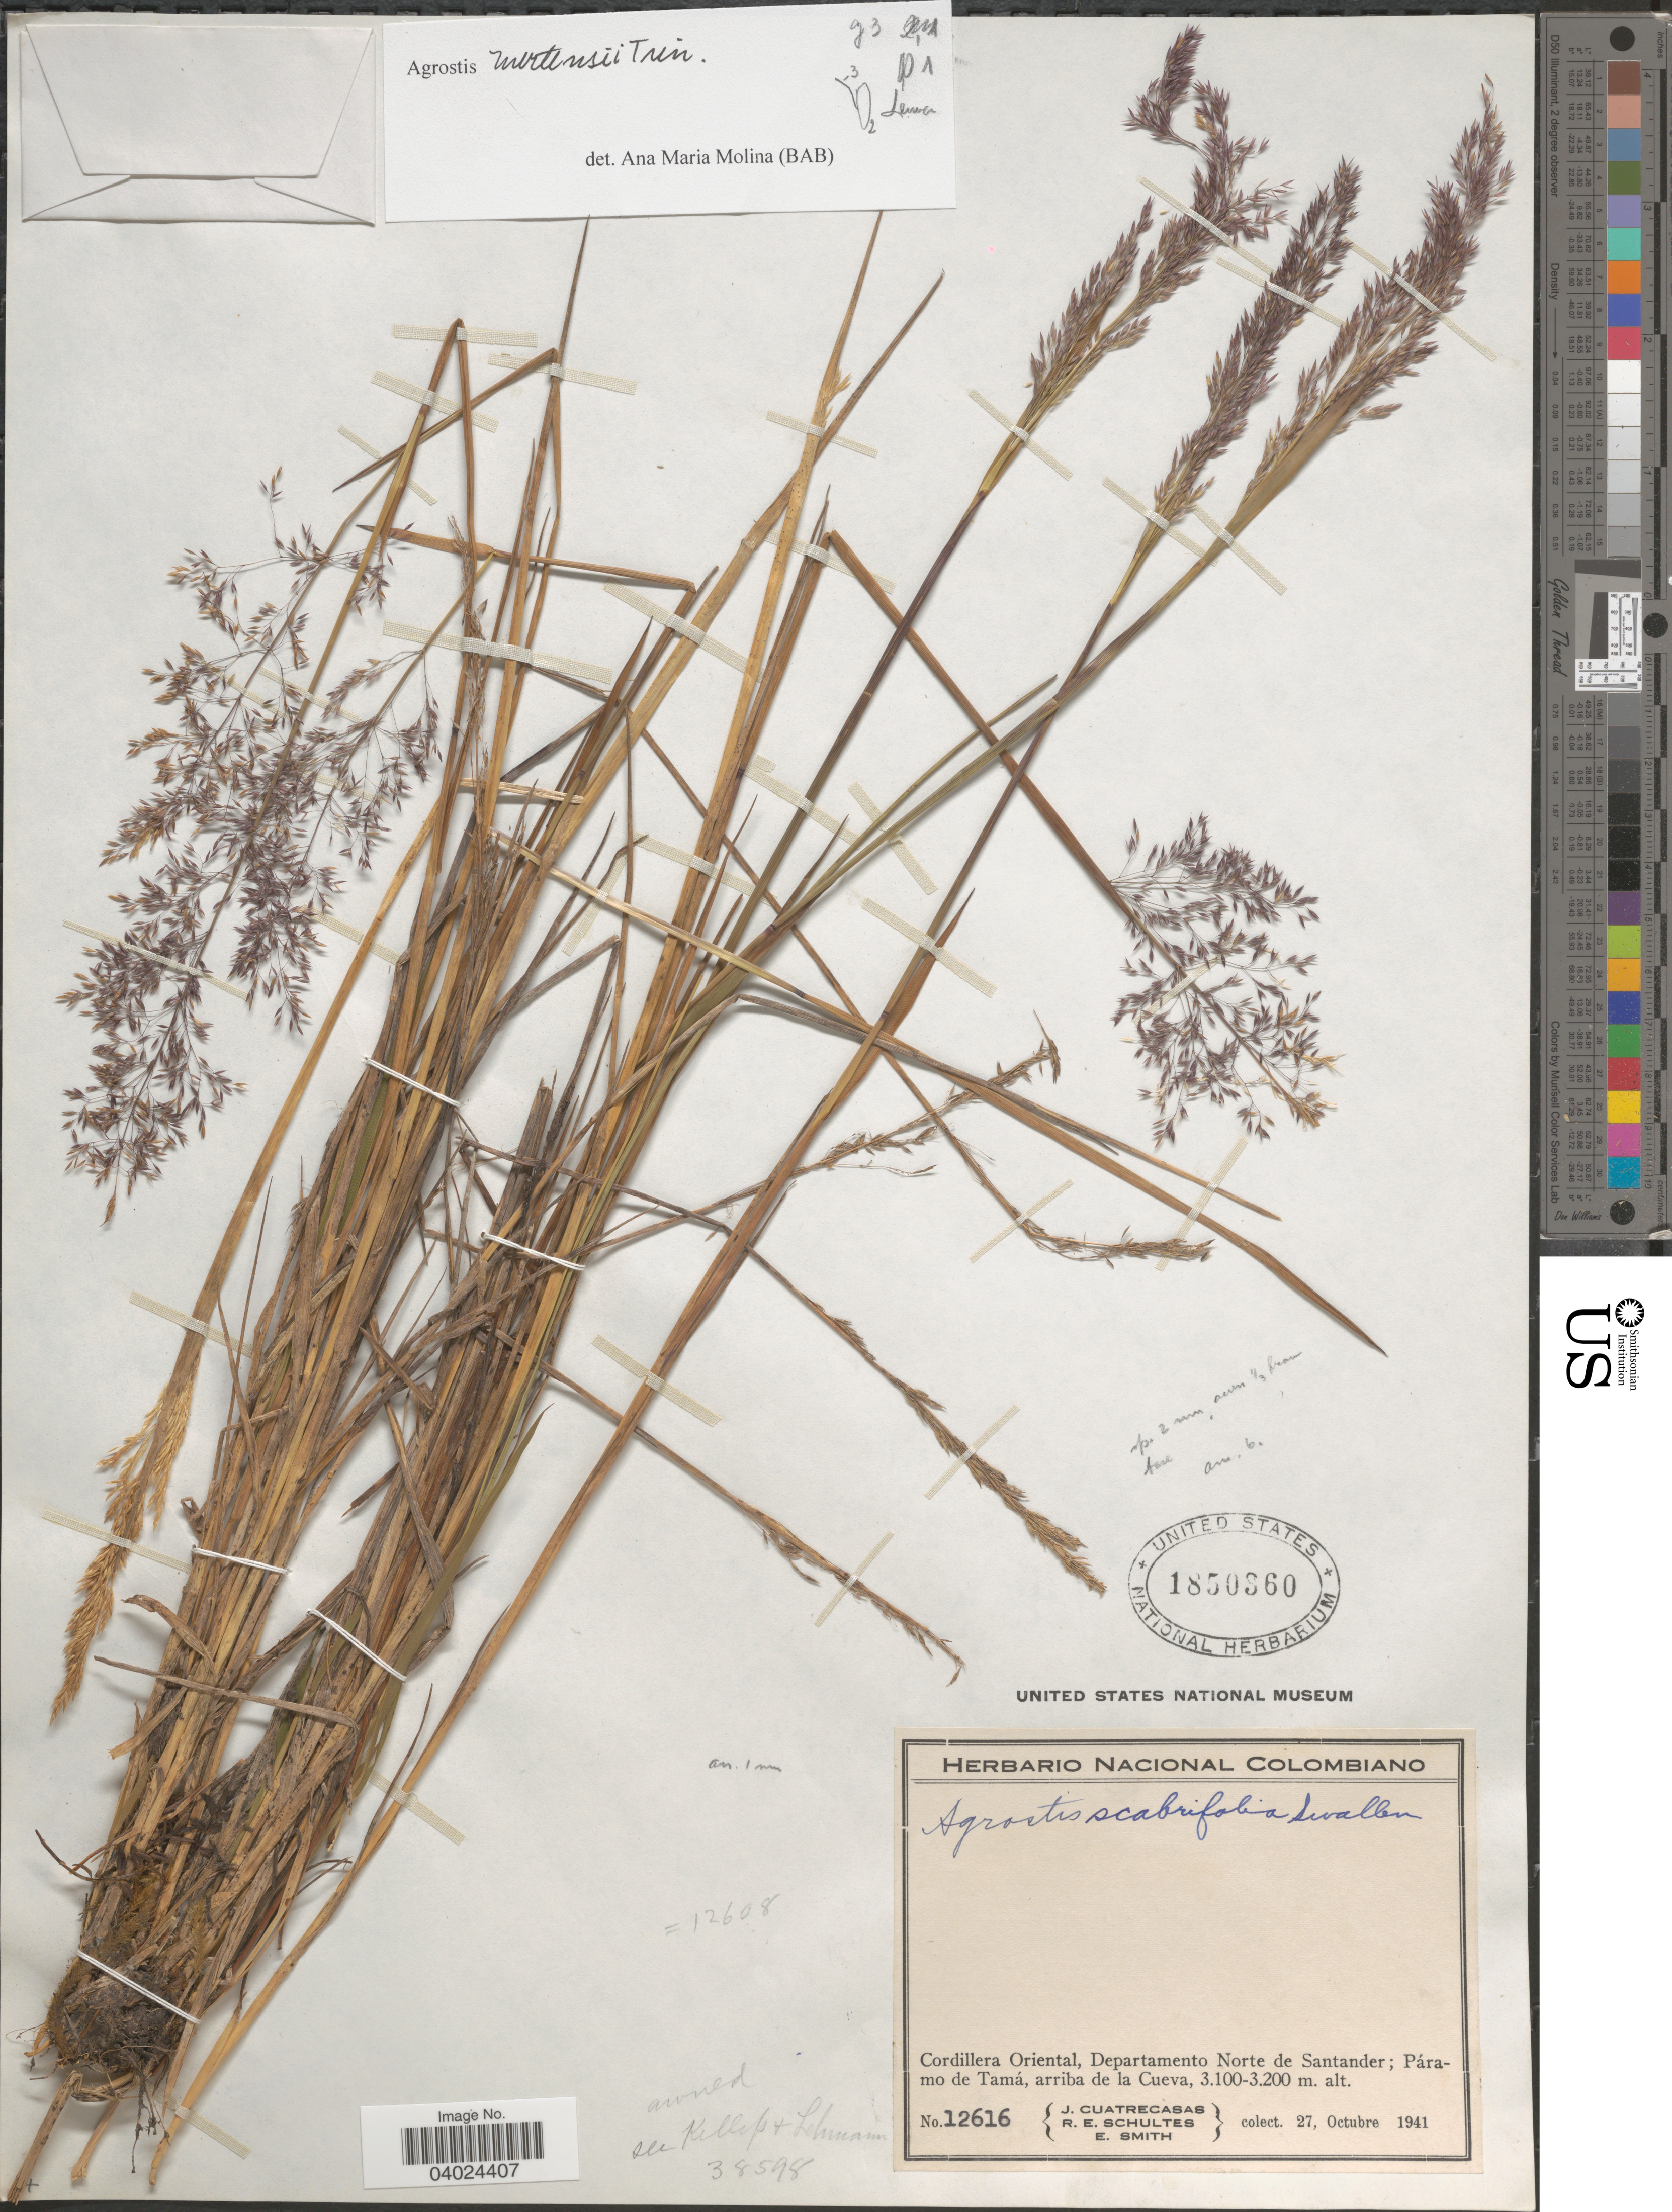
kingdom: Plantae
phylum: Tracheophyta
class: Liliopsida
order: Poales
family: Poaceae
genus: Agrostis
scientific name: Agrostis mertensii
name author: Trin.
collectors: J. Cuatrecasas, R. E. Schultes & E. Smith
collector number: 12616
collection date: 1941-10-27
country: Colombia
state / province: Norte de Santander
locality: Cordillera Oriental, Departamento Norte de Santander; Páramo de Tamá, arriba de la Cueva.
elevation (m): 3100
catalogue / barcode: US 1850360